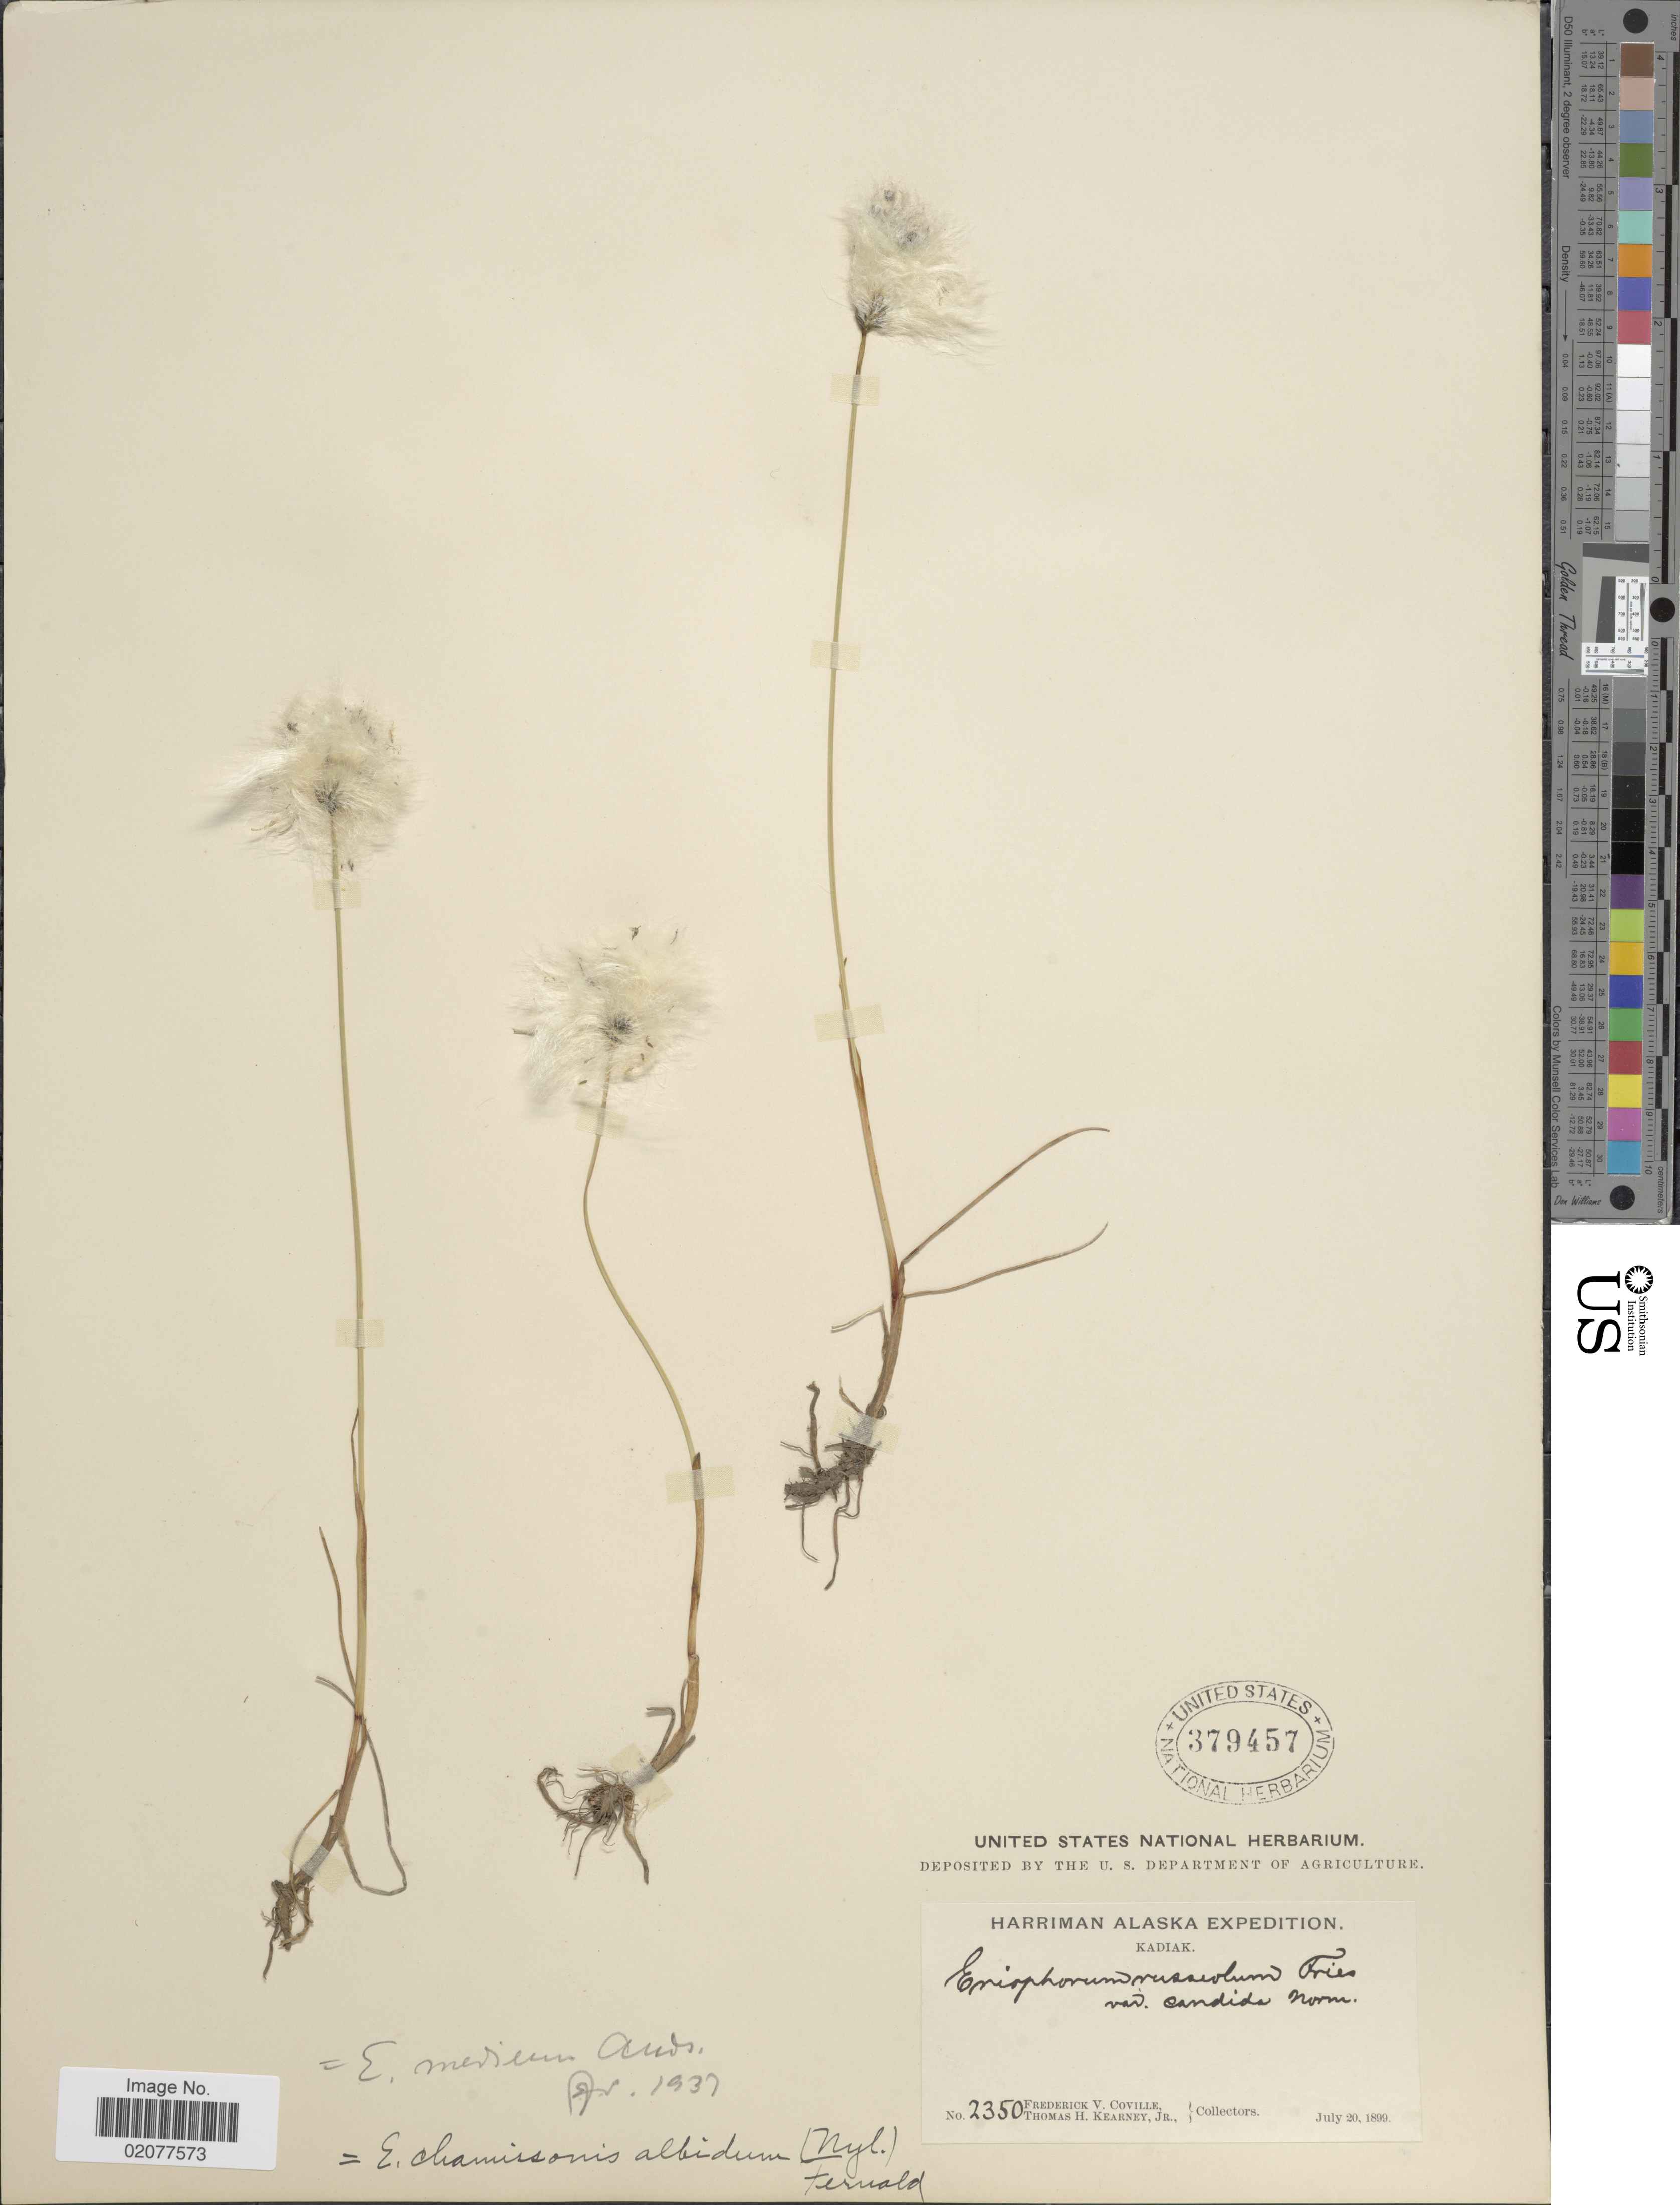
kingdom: Plantae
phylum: Tracheophyta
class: Liliopsida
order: Poales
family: Cyperaceae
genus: Eriophorum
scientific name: Eriophorum scheuchzeri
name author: Hoppe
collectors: F. V. Coville & T. H. Kearney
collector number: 2350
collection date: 1899-07-20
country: United States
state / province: Alaska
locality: Kadiak, Alaska.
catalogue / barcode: US 379457